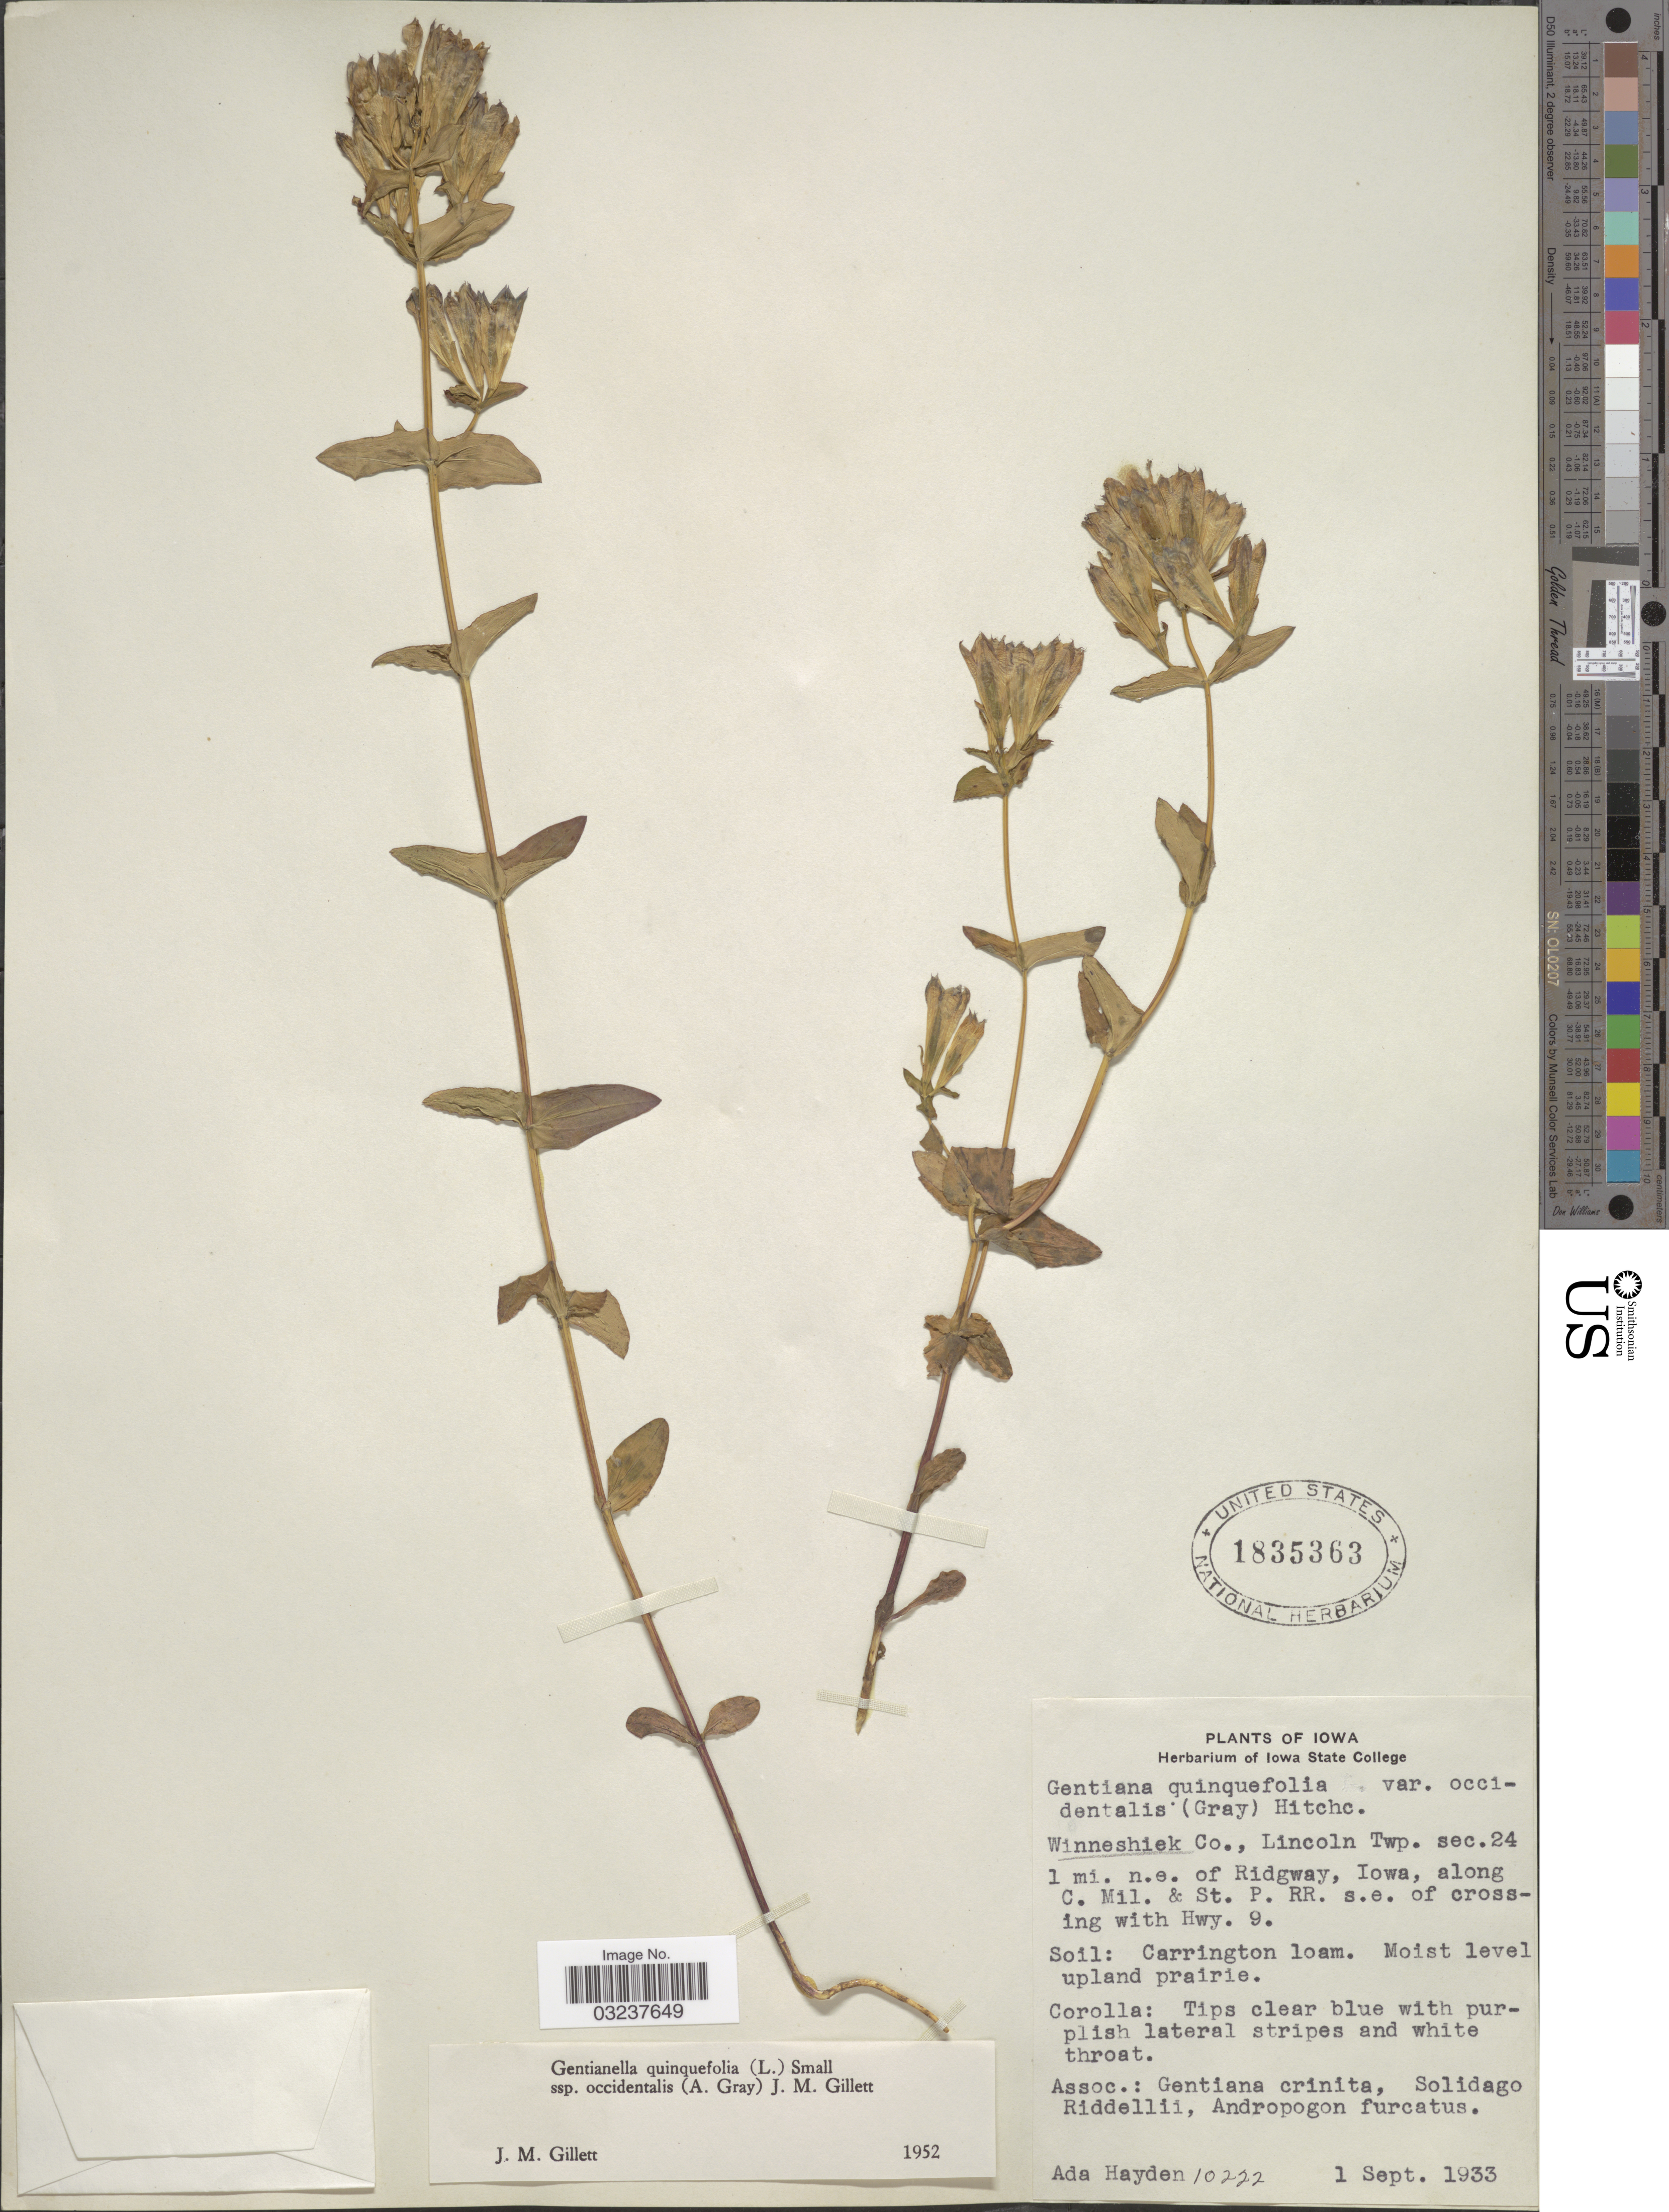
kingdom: Plantae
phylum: Tracheophyta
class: Magnoliopsida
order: Gentianales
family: Gentianaceae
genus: Gentianella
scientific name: Gentianella quinquefolia subsp. occidentalis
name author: (A. Gray) J.M. Gillett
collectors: Ada Hayden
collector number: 10222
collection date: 1933-09-01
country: United States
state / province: Iowa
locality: Winneshiek Co., Lincoln Twp. sec. 24, 1 mi. n.e. of Ridgway, Iowa, along C. Mil. & St. P. RR. s.e. of crossing with Hwy. 9.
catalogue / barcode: US 1835363